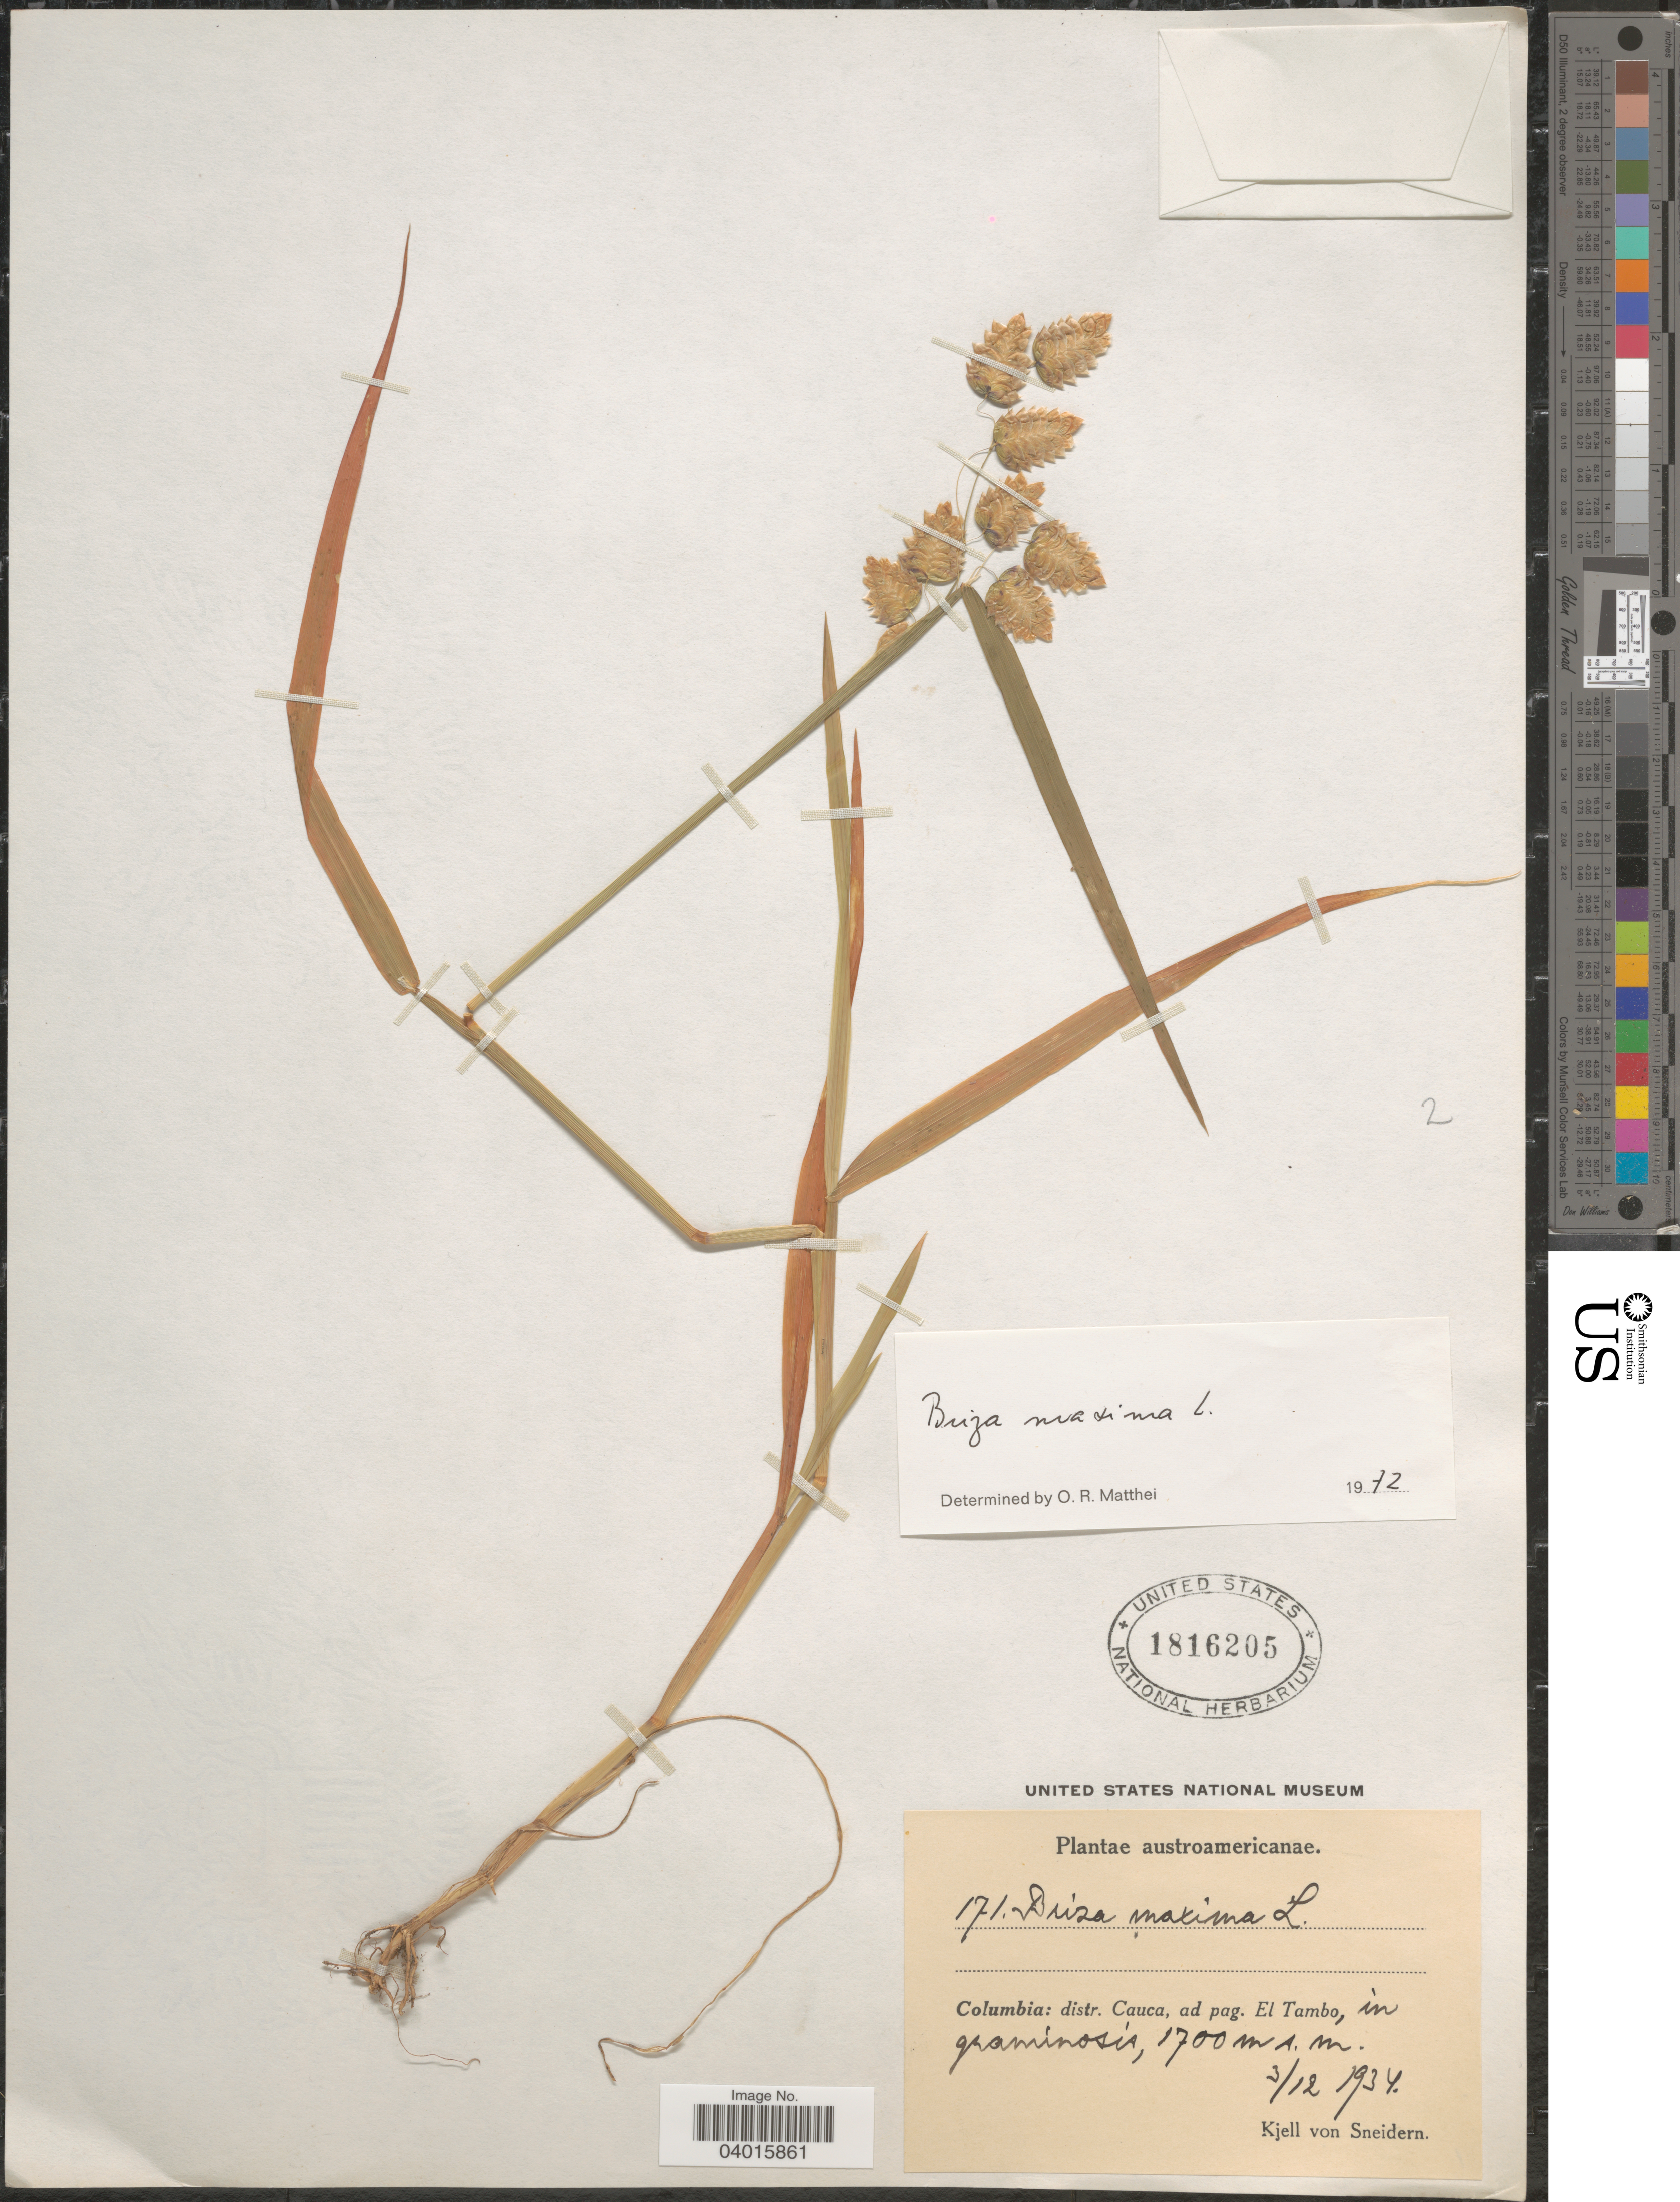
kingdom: Plantae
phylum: Tracheophyta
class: Liliopsida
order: Poales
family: Poaceae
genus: Briza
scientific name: Briza maxima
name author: L.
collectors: K. von Sneidern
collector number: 171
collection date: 1934-12-03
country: Colombia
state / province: Cauca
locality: Austroamericanae. Distr. Cauca, ad pag. El Tambo.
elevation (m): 1700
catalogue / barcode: US 1816205